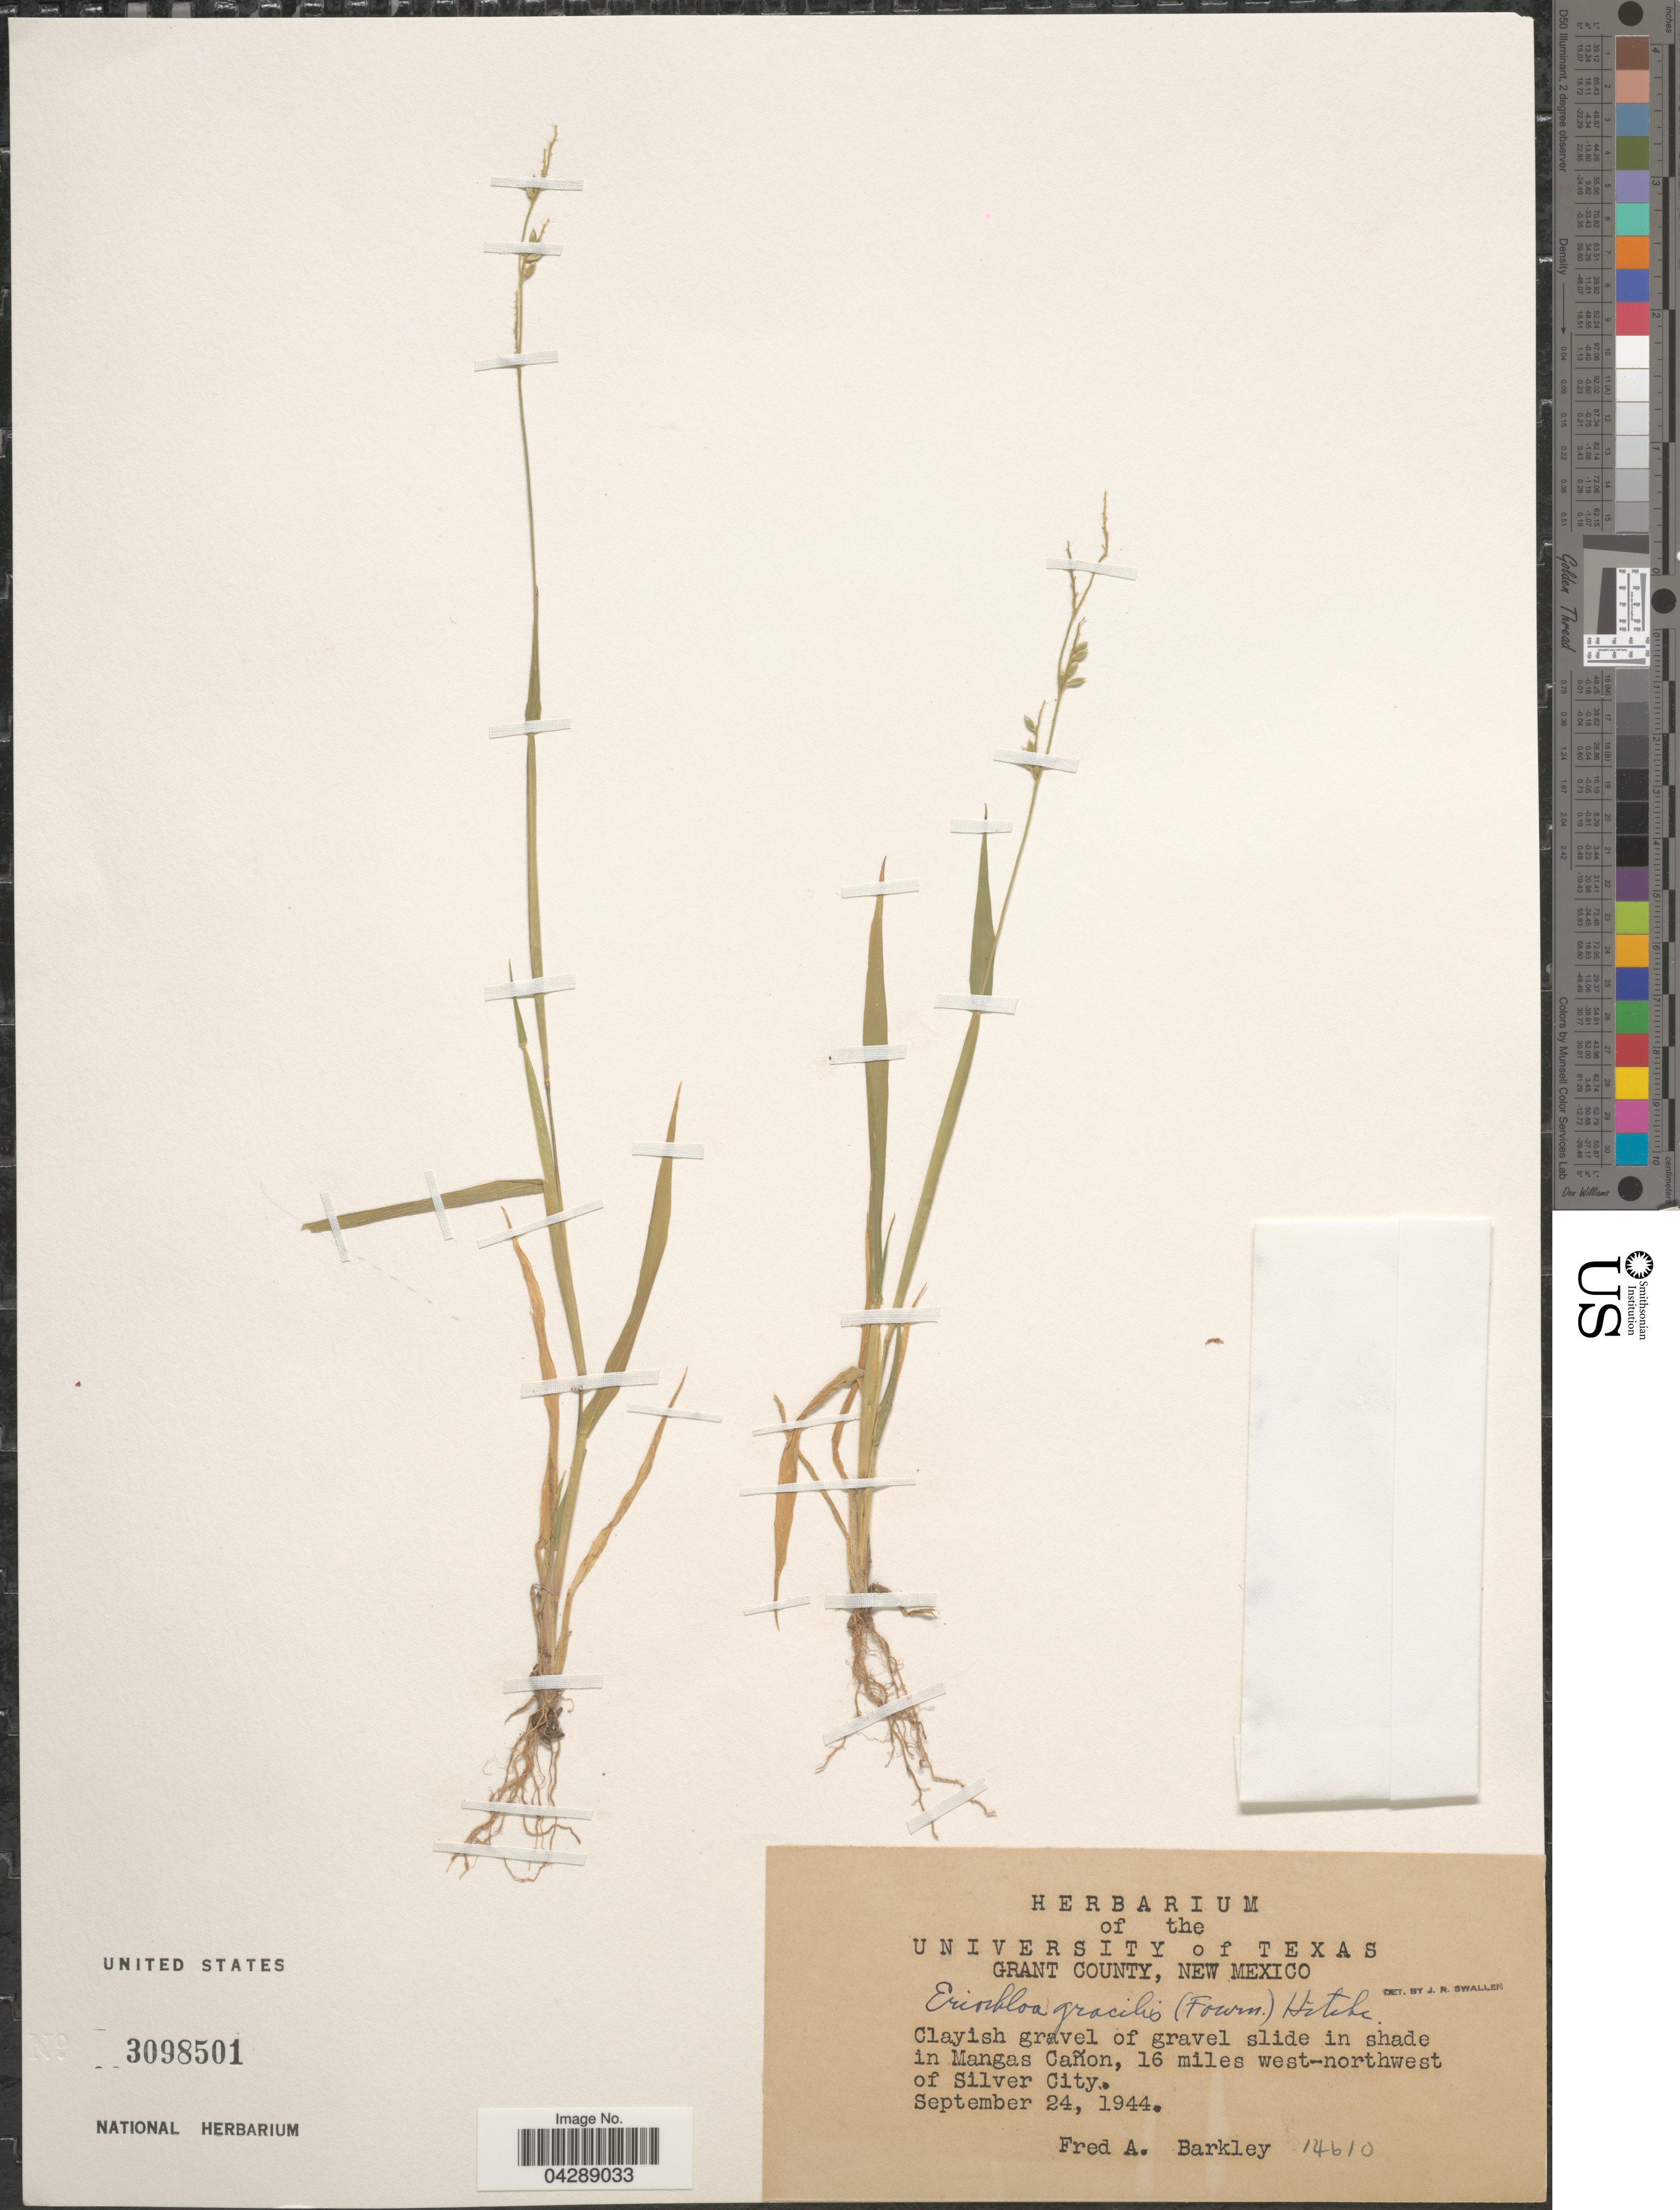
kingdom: Plantae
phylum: Tracheophyta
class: Liliopsida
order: Poales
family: Poaceae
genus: Eriochloa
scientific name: Eriochloa acuminata var. acuminata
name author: (J. Presl) Kunth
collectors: F. A. Barkley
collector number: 14610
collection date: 1944-09-24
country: United States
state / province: New Mexico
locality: Grant County. Clayish gravel of gravel slide in shade in Mangas Cañon, 16 miles west-northwest of Silver City.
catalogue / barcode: US 3098501